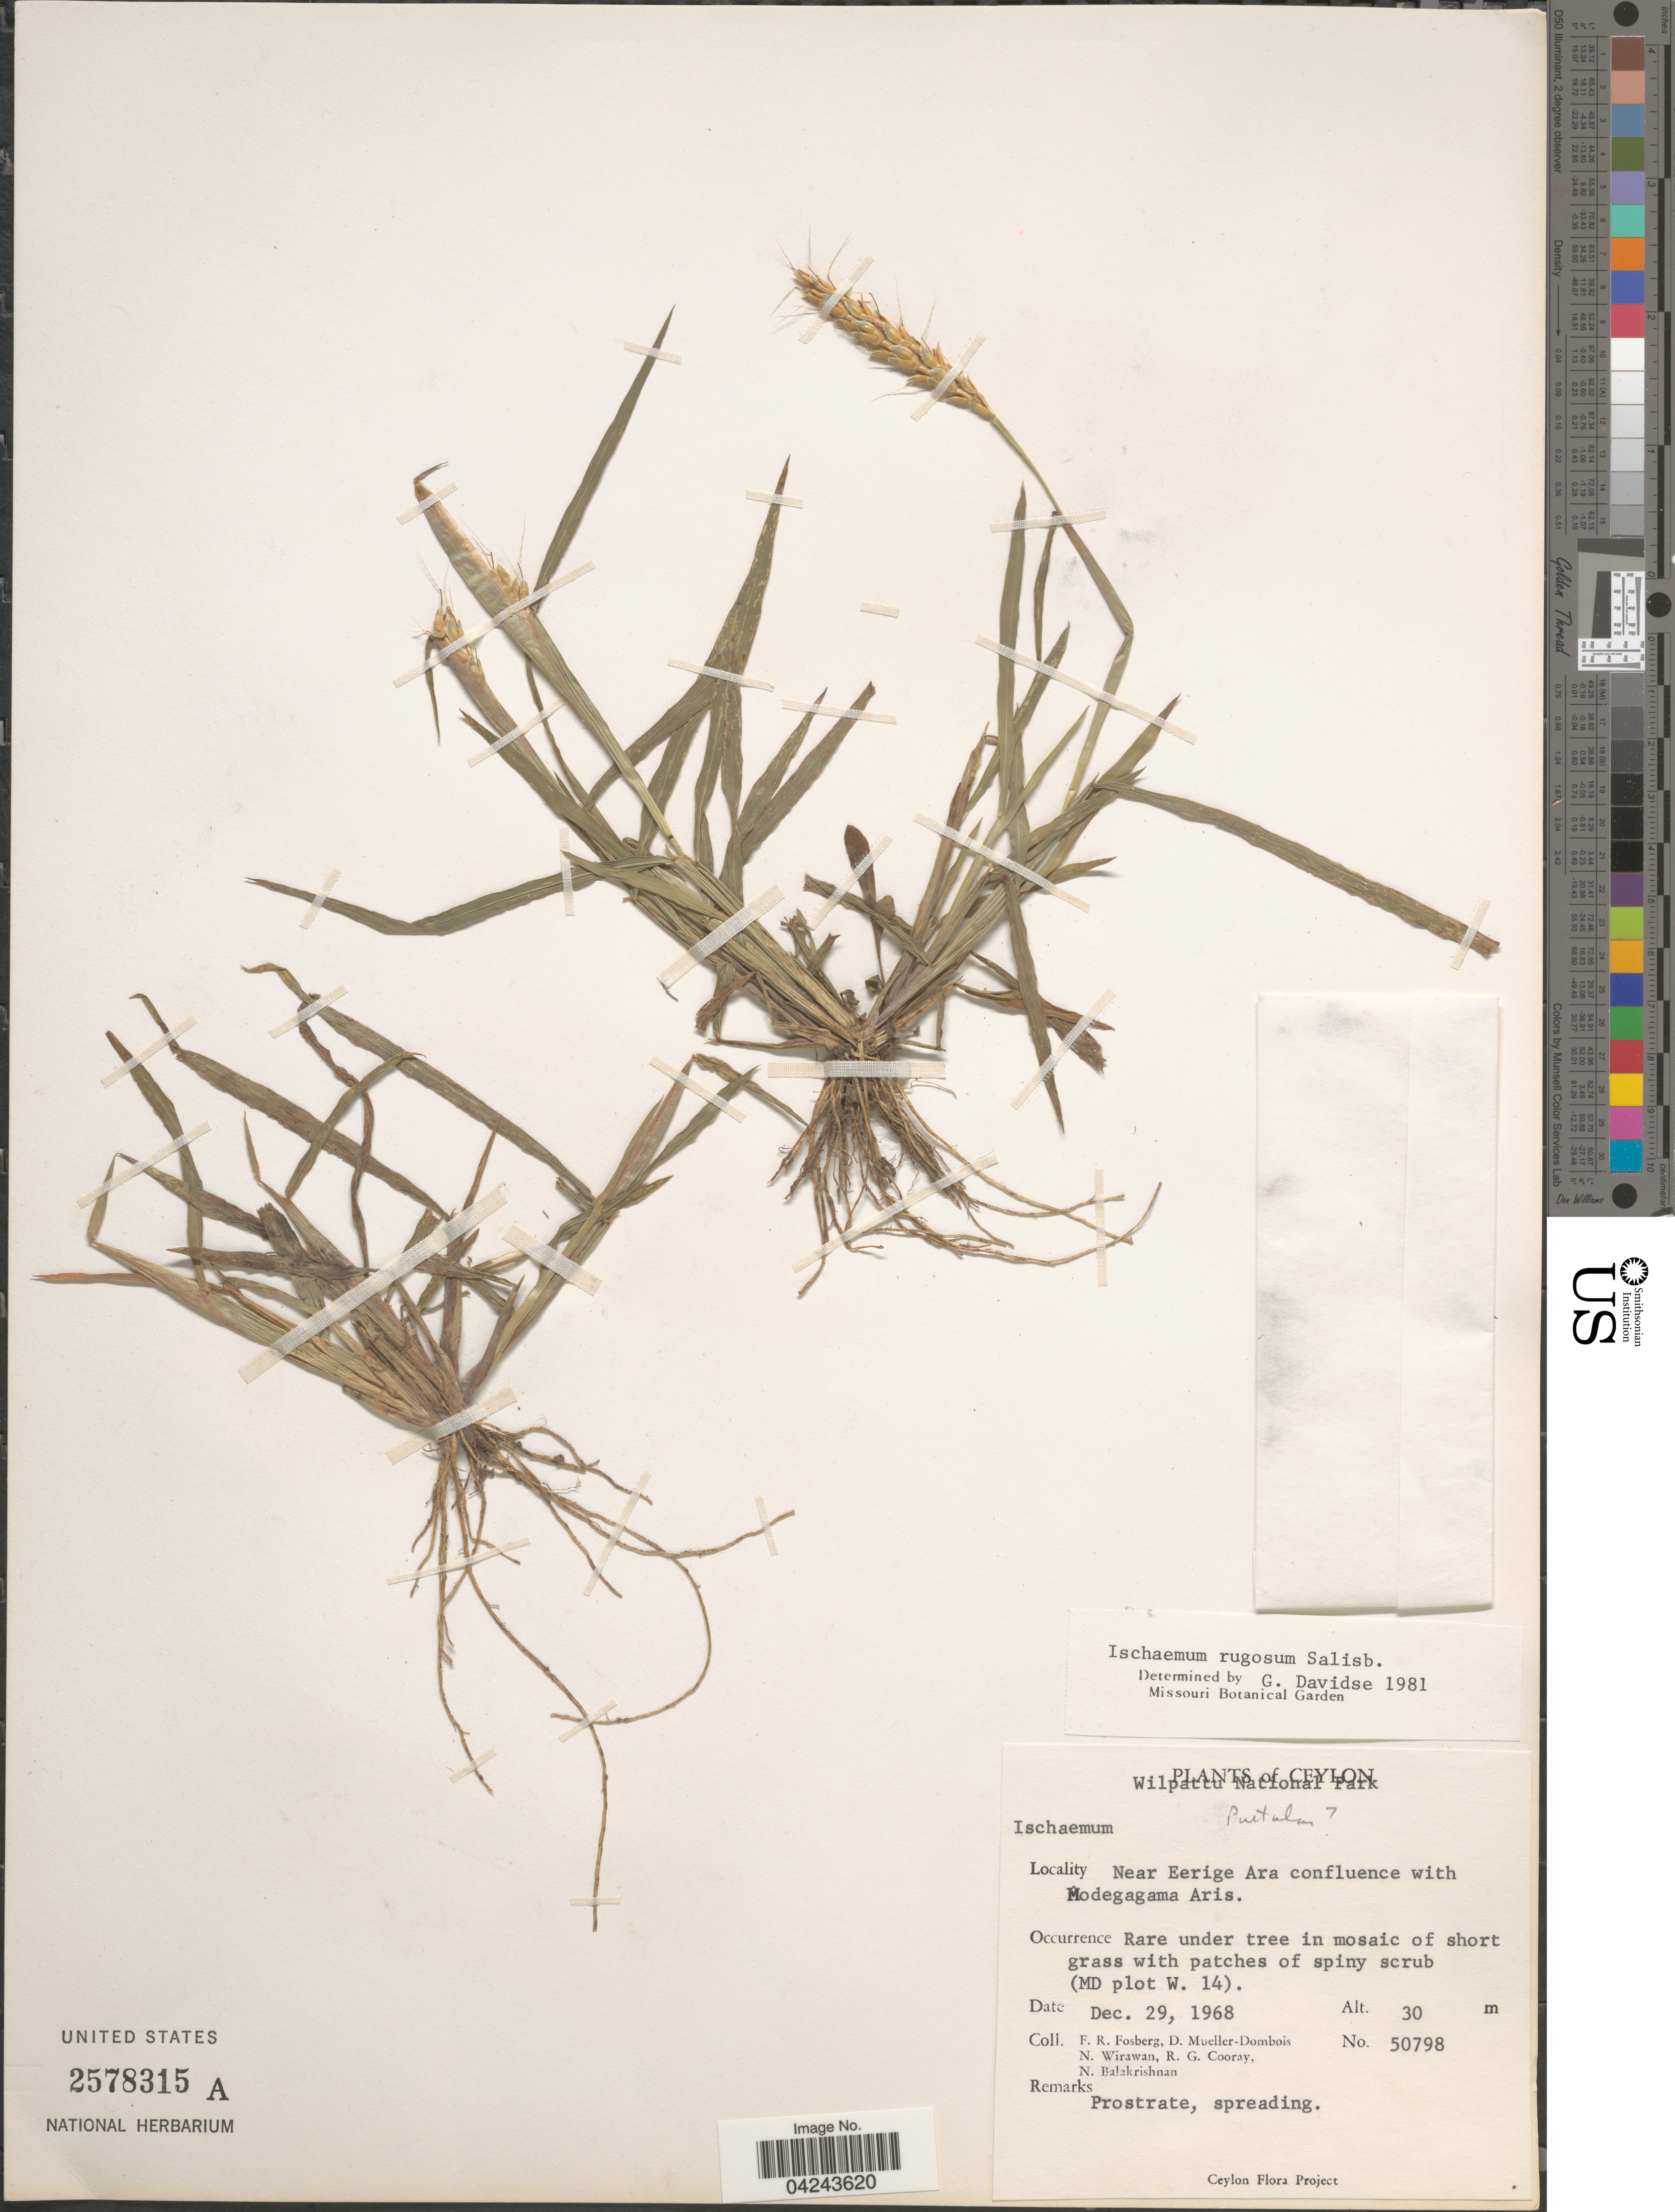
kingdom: Plantae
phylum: Tracheophyta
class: Liliopsida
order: Poales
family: Poaceae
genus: Ischaemum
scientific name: Ischaemum rugosum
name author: Salisb.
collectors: F. R. Fosberg, D. Mueller-Dombois, N. Wirawan, R. Cooray & N. Balakrishnan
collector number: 50798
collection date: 1968-12-29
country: Sri Lanka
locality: Ceylon. Wilpattu National Park. Near Eerige Ara confluence with Modegagama [interpreted] Aris. Rare under tree in mosaic of short grass with patches of spiny scrub (MD plot W. 14).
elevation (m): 30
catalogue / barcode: US 2578315A